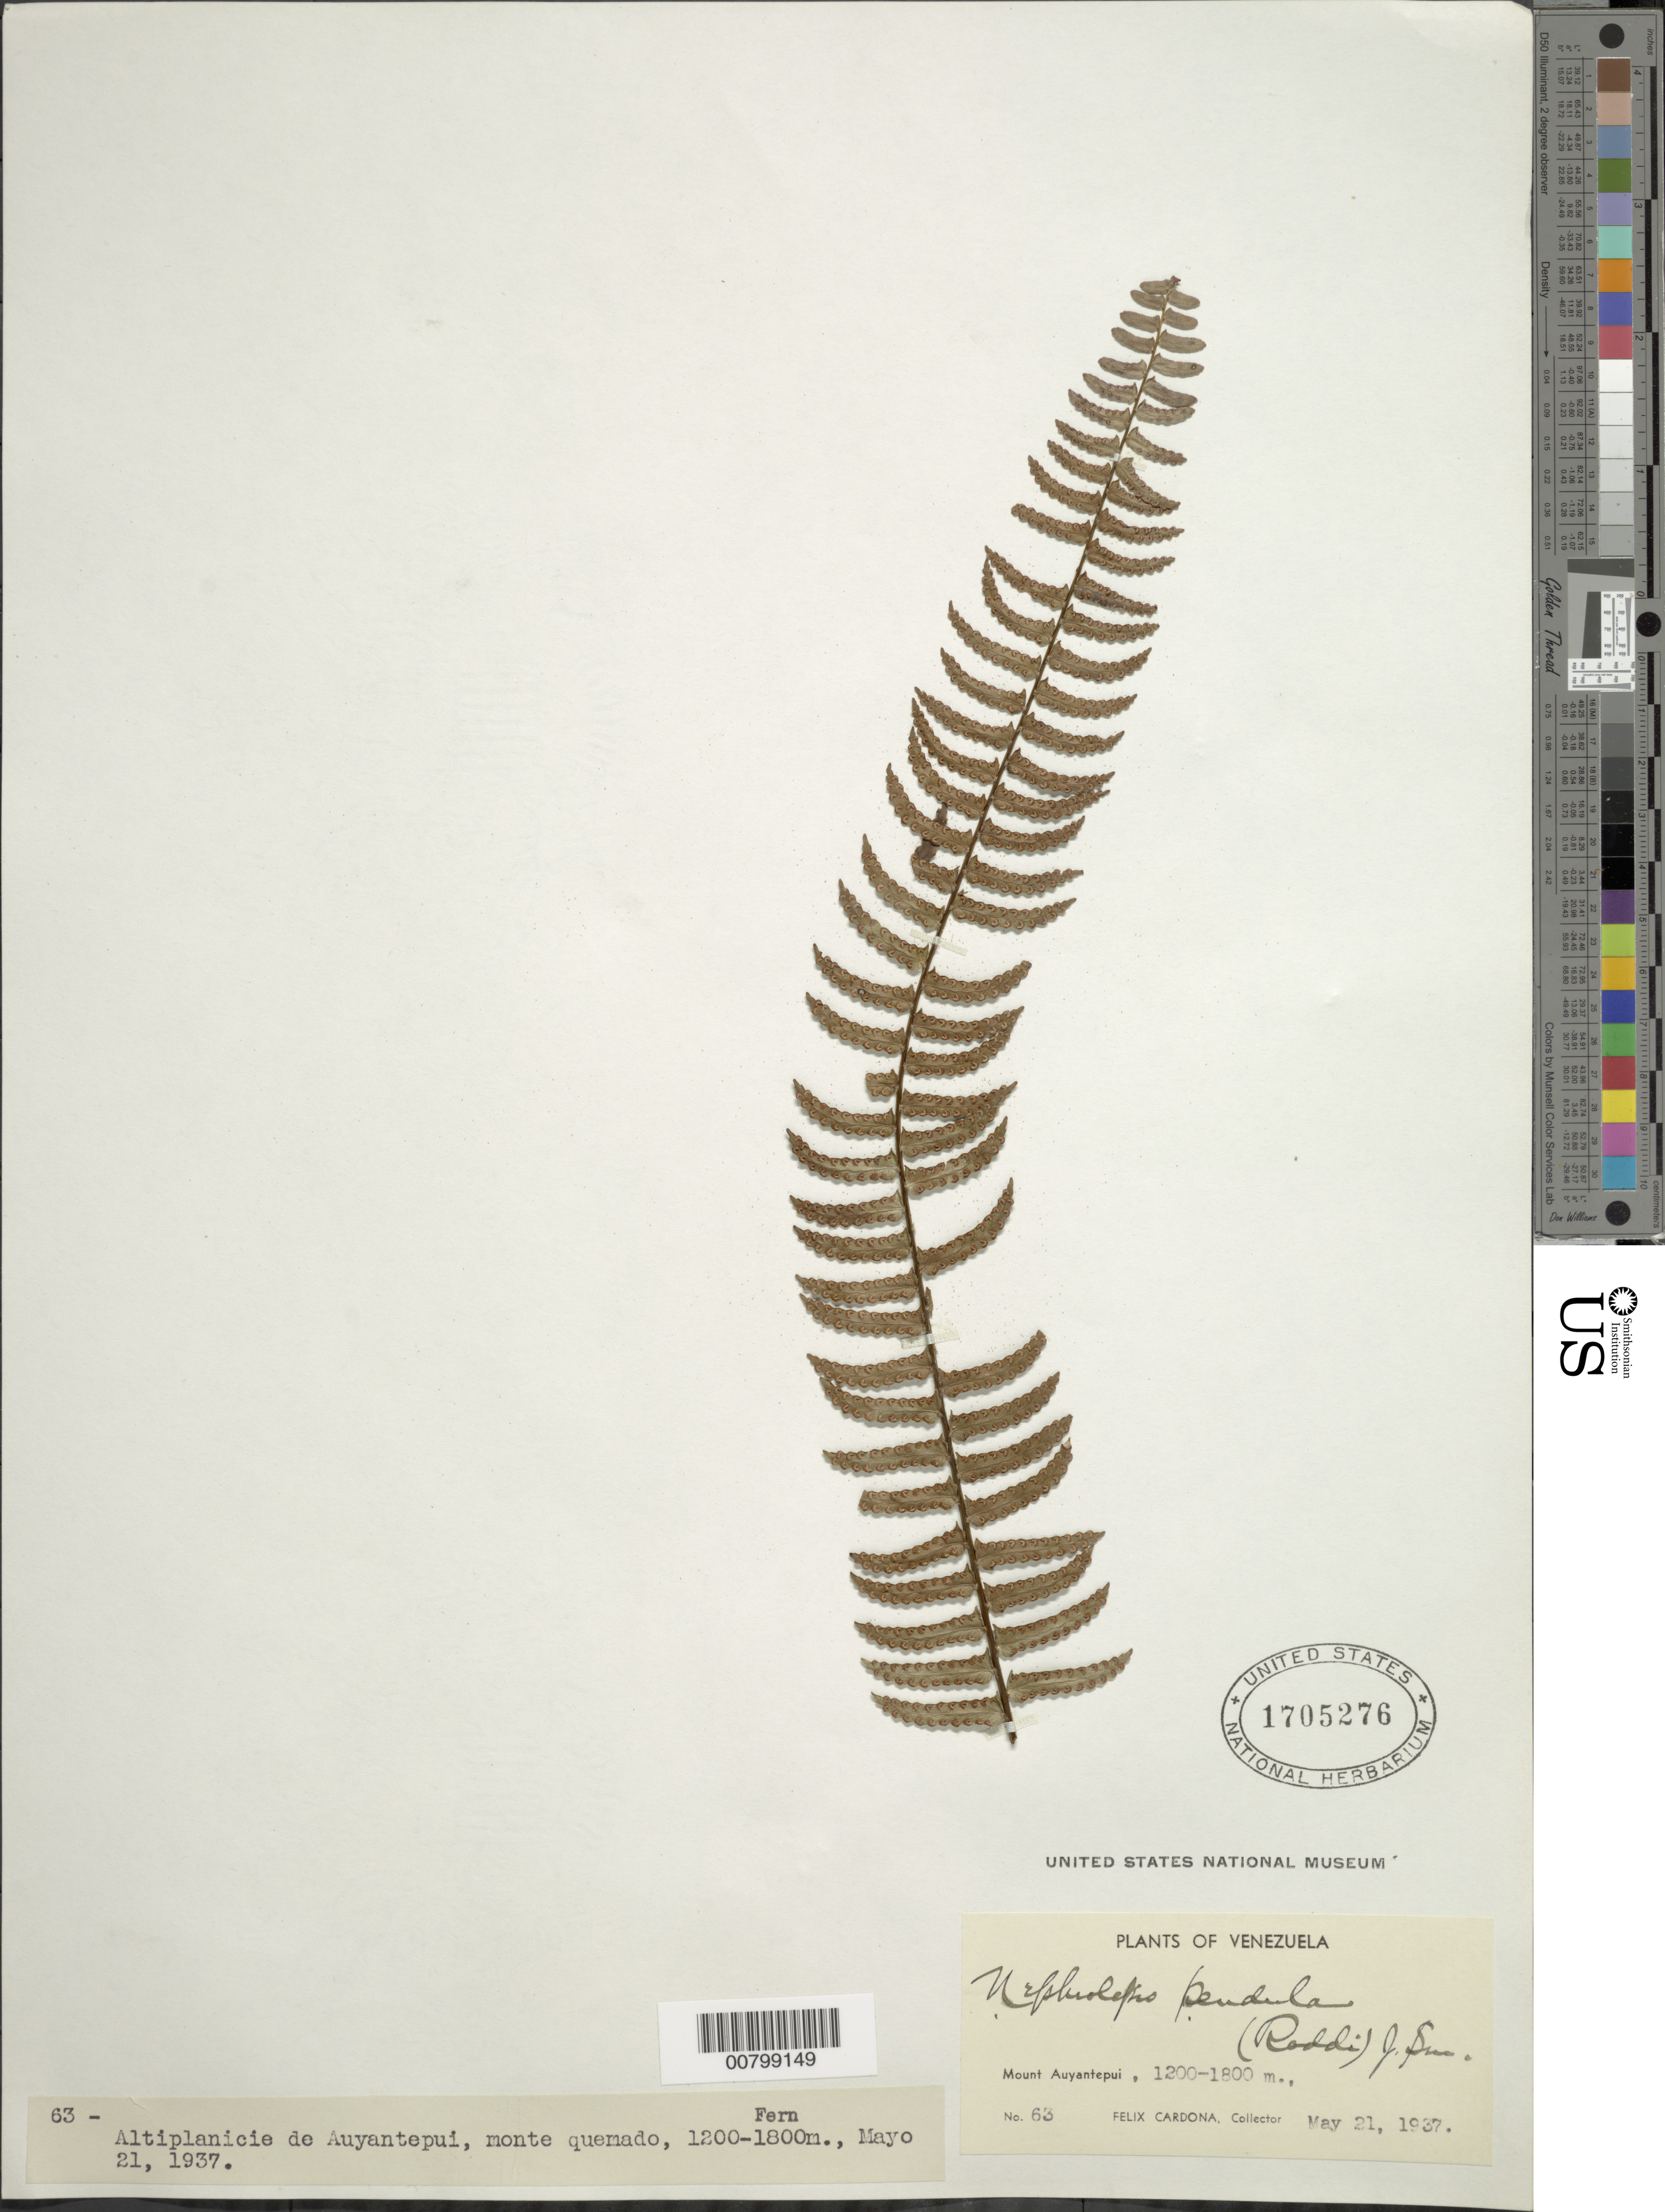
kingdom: Plantae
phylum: Tracheophyta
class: Polypodiopsida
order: Polypodiales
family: Nephrolepidaceae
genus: Nephrolepis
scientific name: Nephrolepis pendula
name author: (Raddi) J. Sm.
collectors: F. Cardona Puig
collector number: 63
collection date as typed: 21-May-37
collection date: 1937-05-21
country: Venezuela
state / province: Bolívar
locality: Cerro Auyantepuí, Alto Caroní, Guayana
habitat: Monte quemado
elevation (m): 1200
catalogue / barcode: US 1705276